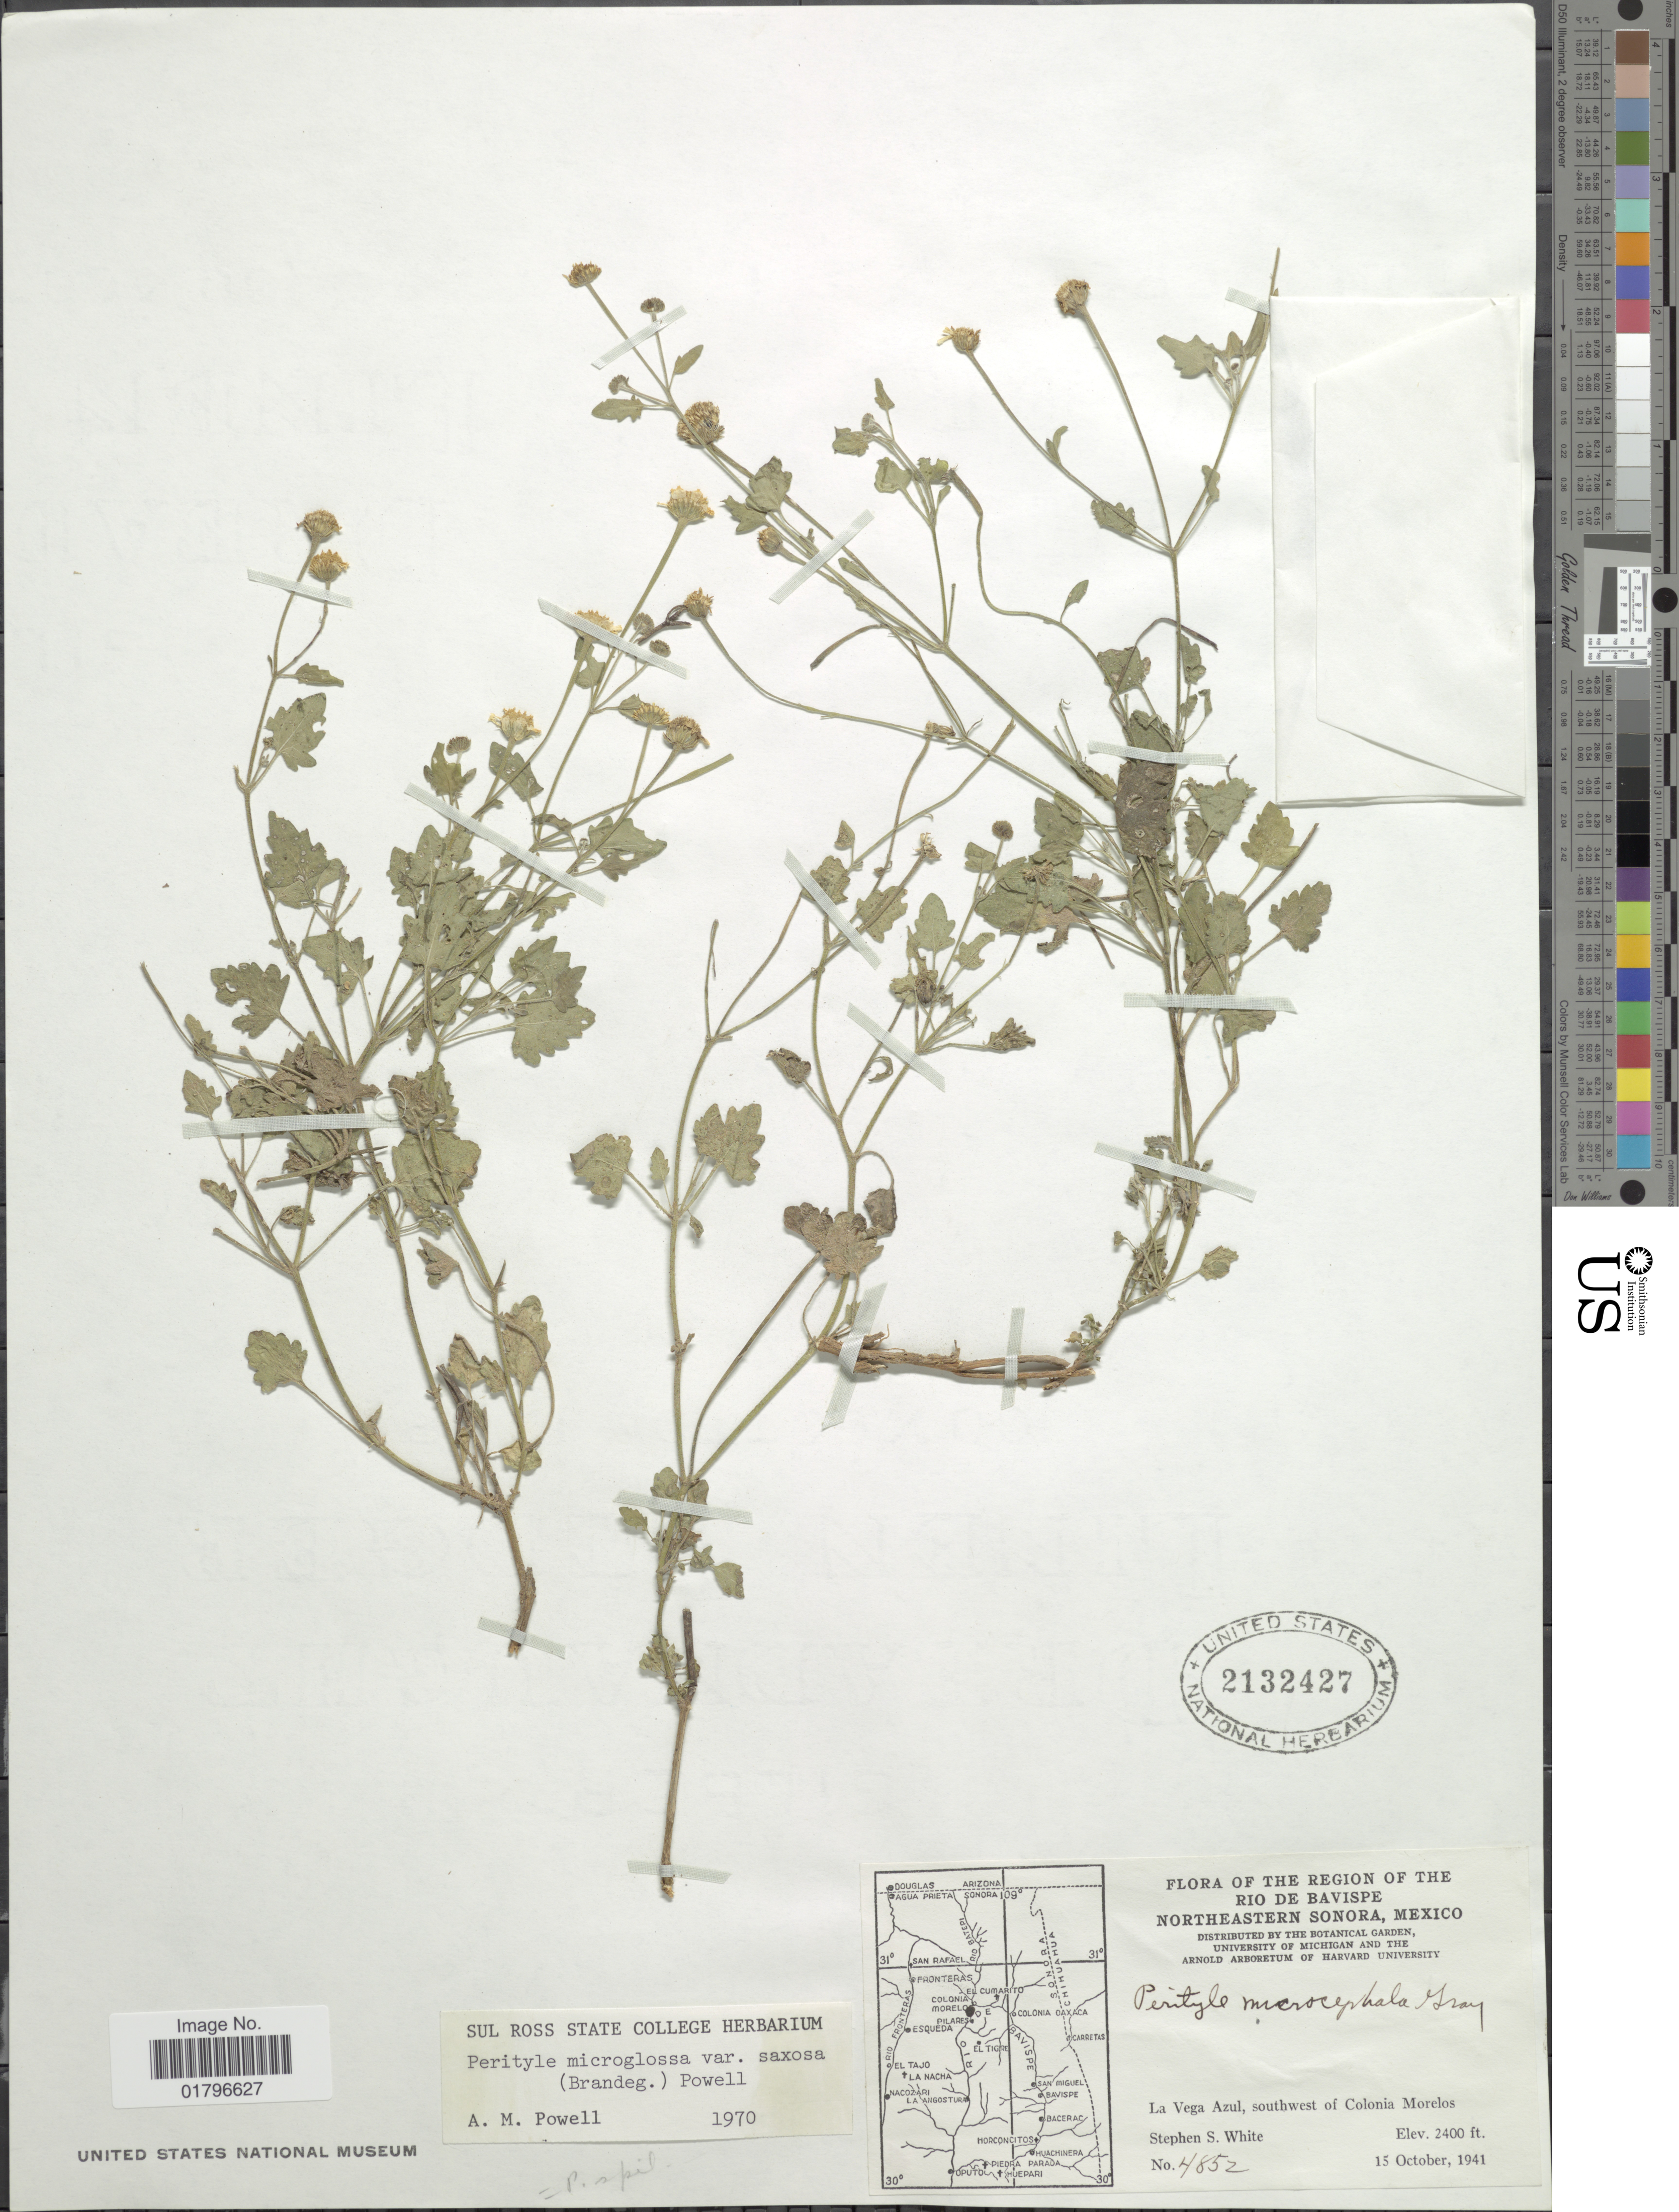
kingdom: Plantae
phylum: Tracheophyta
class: Magnoliopsida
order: Asterales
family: Asteraceae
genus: Perityle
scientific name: Perityle microglossa var. saxosa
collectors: S. S. White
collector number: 4852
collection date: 1941-10-15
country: Mexico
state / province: Sonora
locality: Region of the Rio de Bavispe. Northeastern Sonora. La VEga Azul, southwest of Colonia Morelos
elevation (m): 732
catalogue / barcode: US 2132427